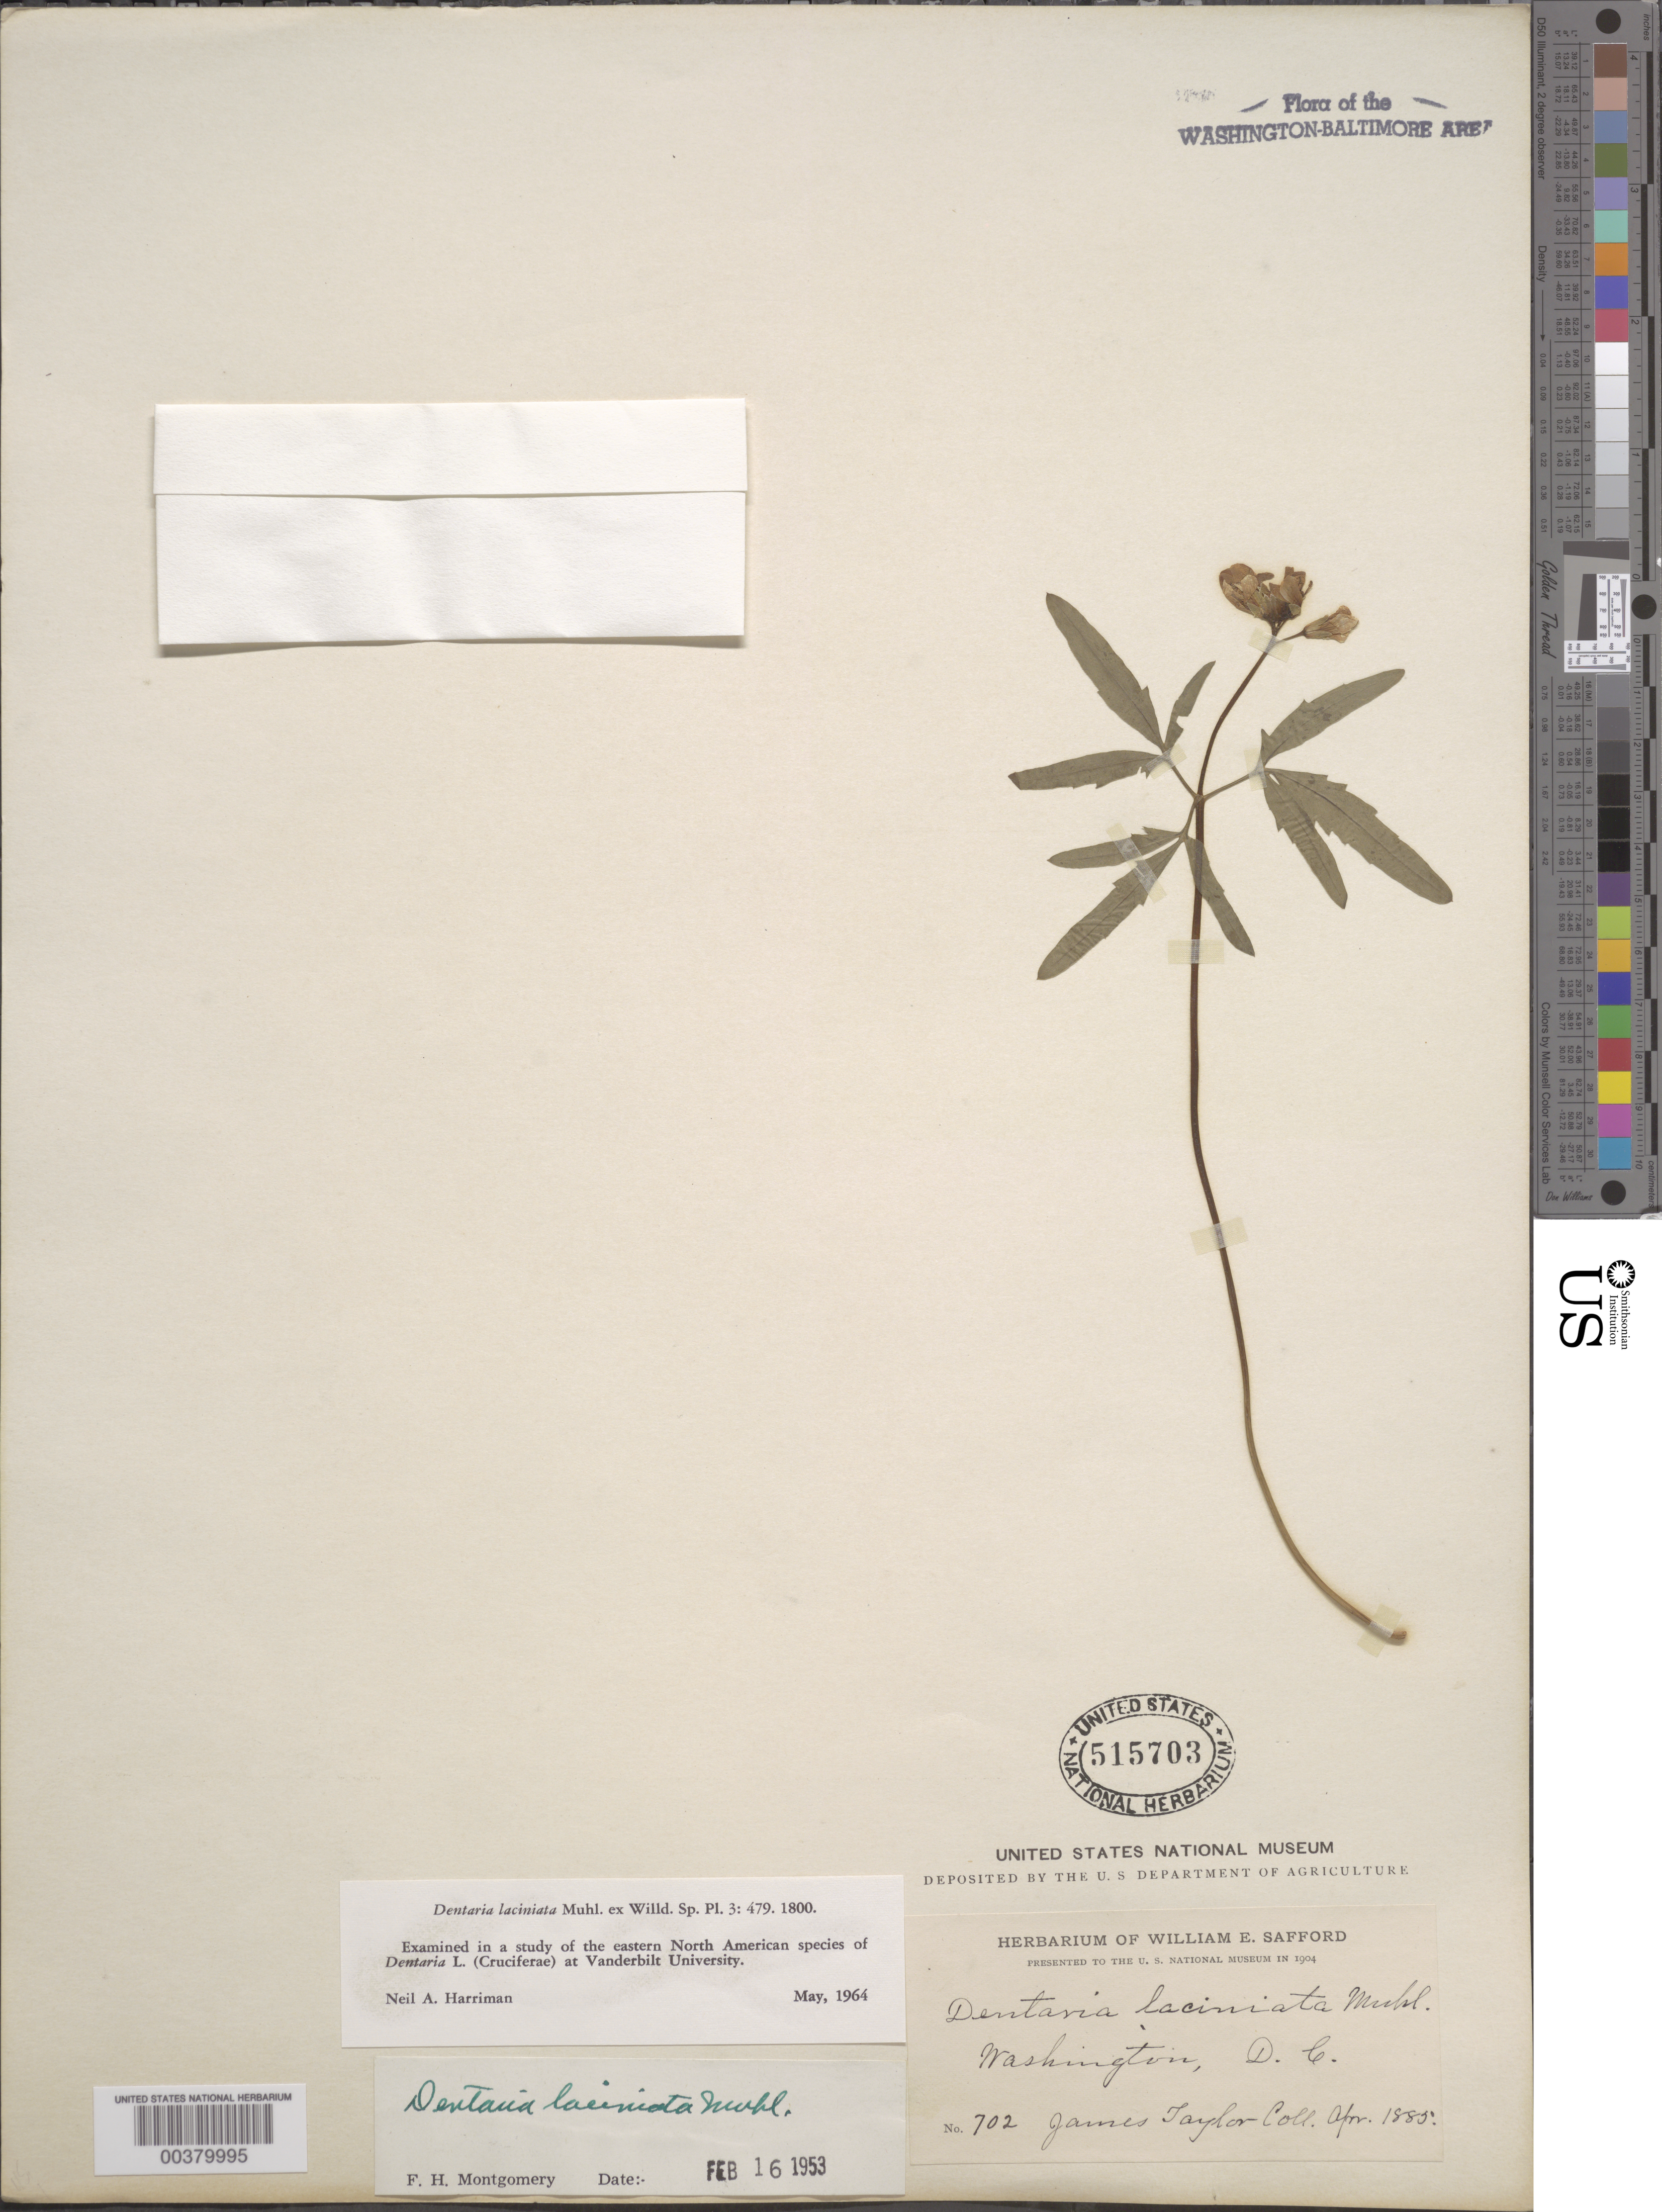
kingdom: Plantae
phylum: Tracheophyta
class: Magnoliopsida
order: Brassicales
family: Brassicaceae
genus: Cardamine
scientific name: Cardamine concatenata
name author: (Michx.) Sw.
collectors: J. Taylor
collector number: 702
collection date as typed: Apr 1885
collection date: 1885-04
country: United States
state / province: District of Columbia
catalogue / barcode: US 515703